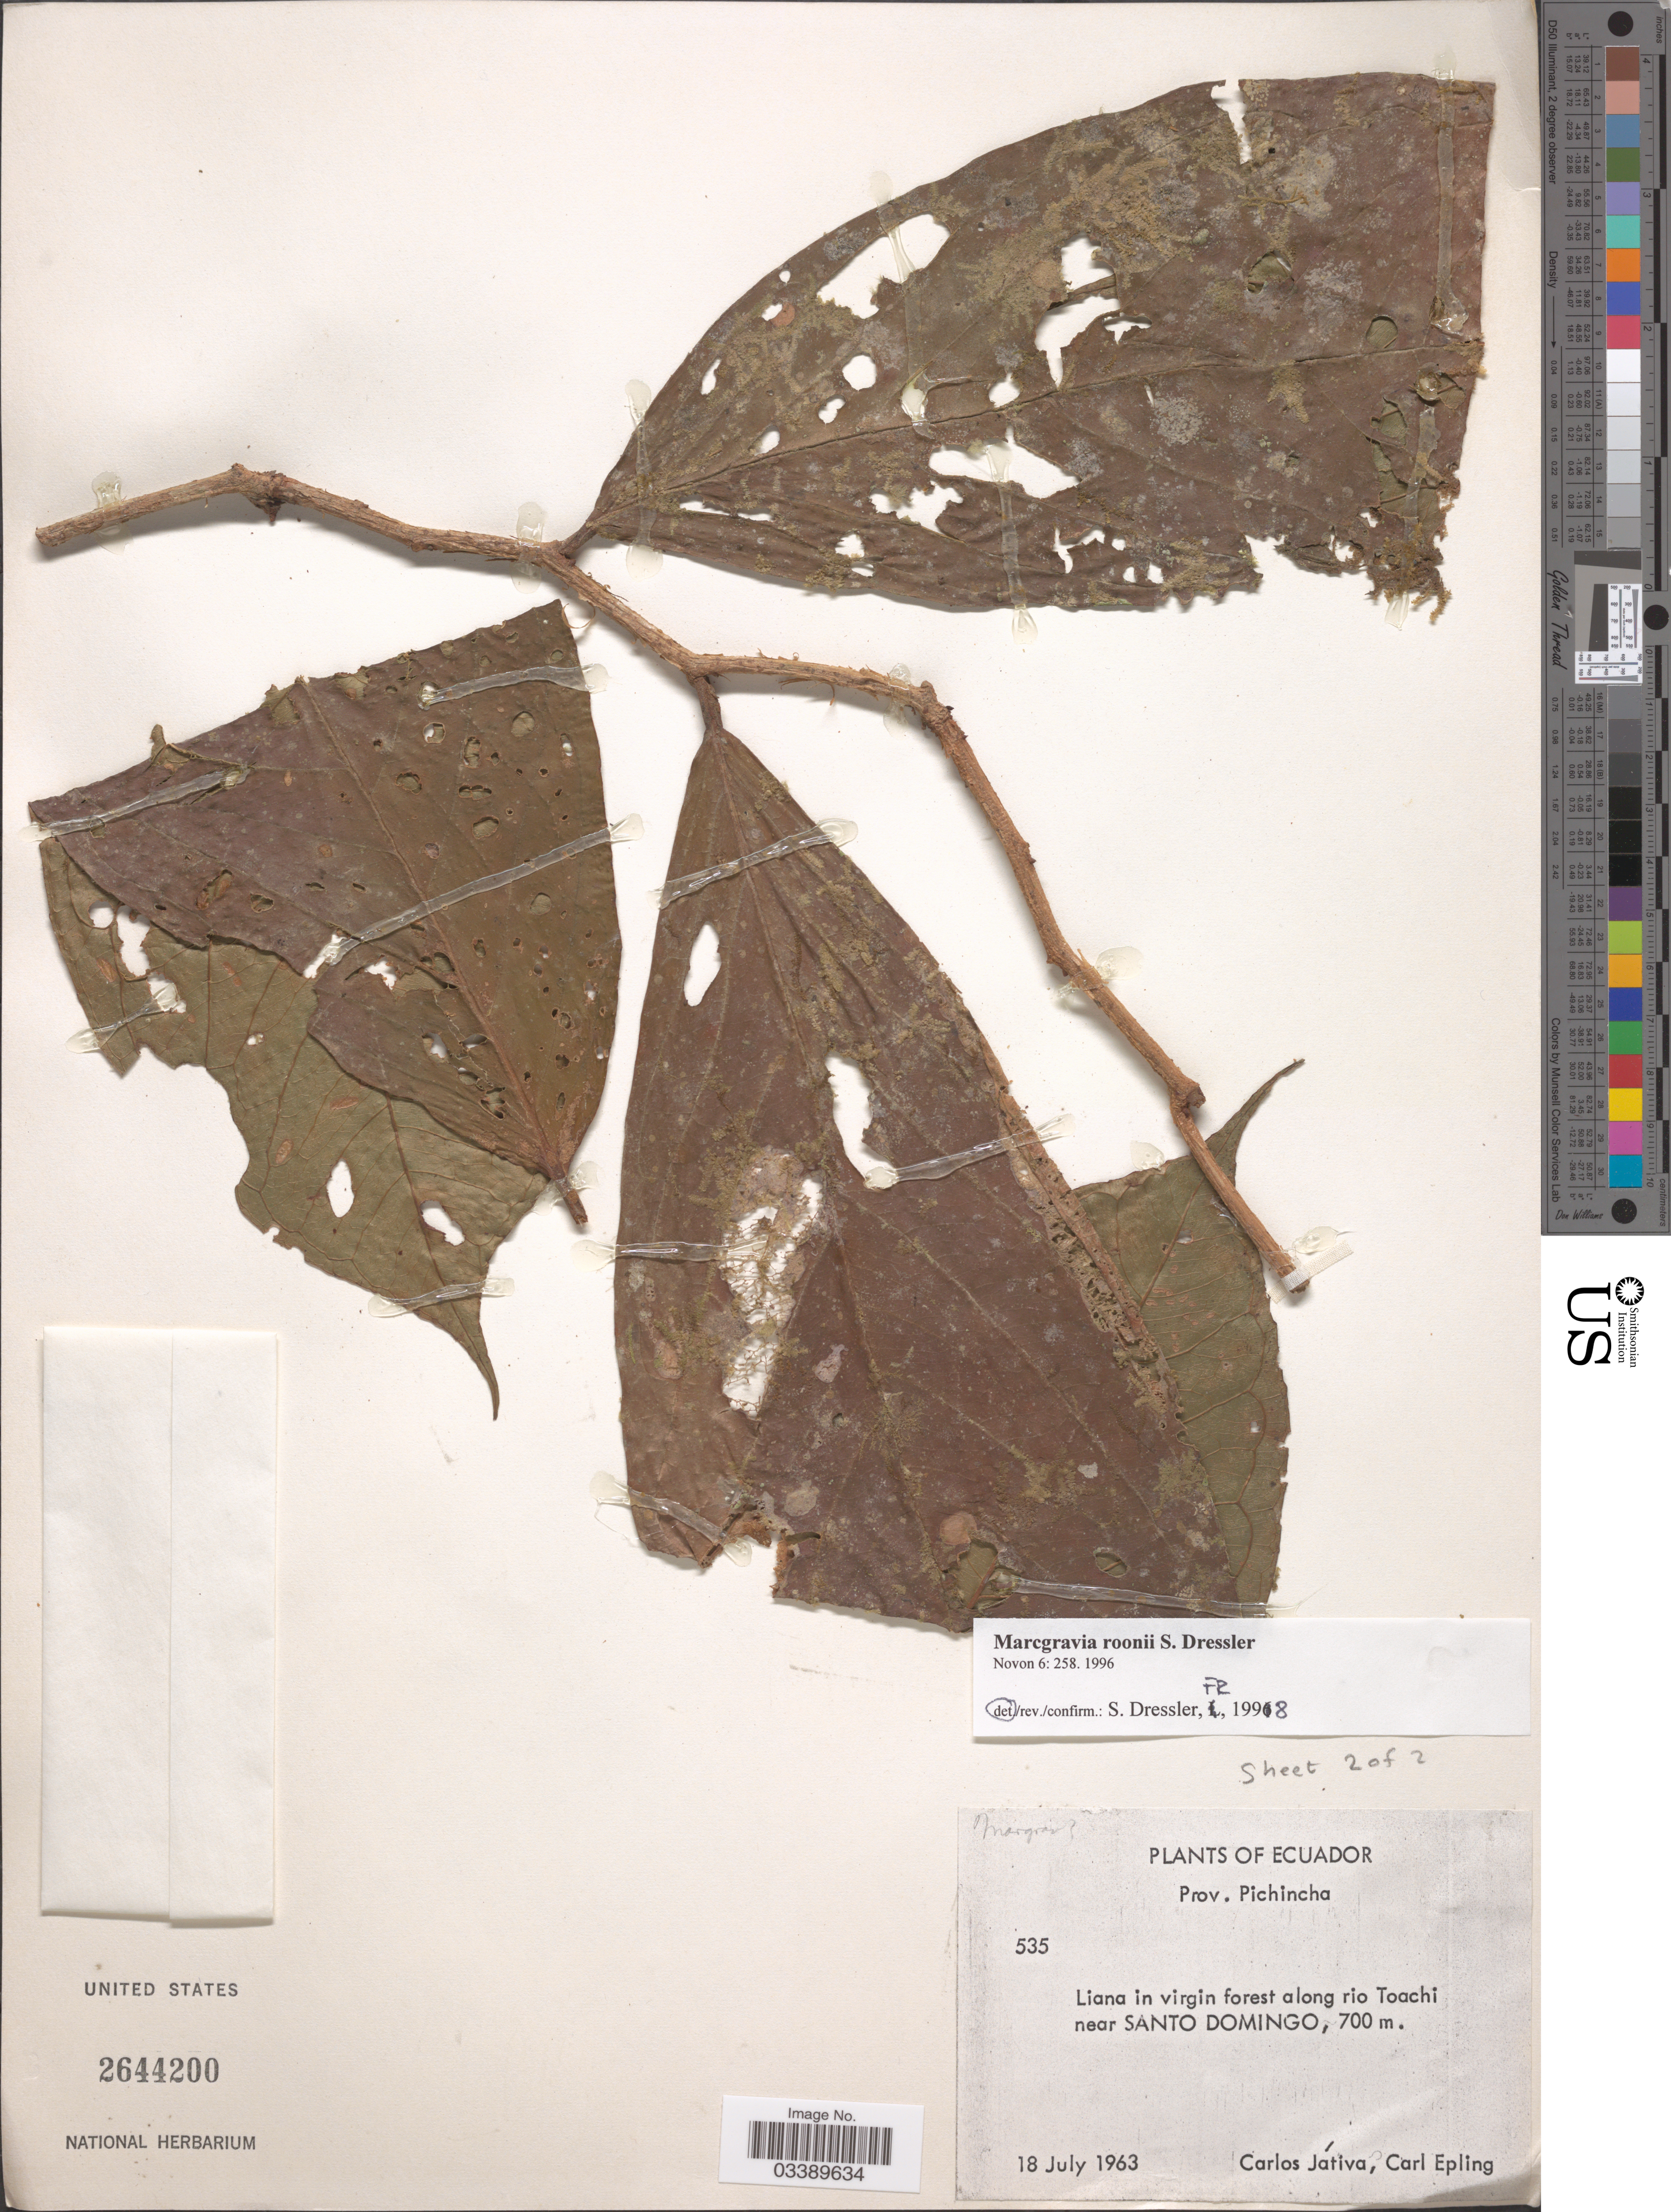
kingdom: Plantae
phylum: Tracheophyta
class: Magnoliopsida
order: Ericales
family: Marcgraviaceae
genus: Marcgravia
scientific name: Marcgravia roonii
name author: S. Dressler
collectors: C. D. Játiva & C. C. Epling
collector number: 535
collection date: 1963-07-18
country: Ecuador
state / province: Pichincha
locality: Liana in virgin forest along rio Toachi near Santo Domingo.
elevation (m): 700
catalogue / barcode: US 2644200